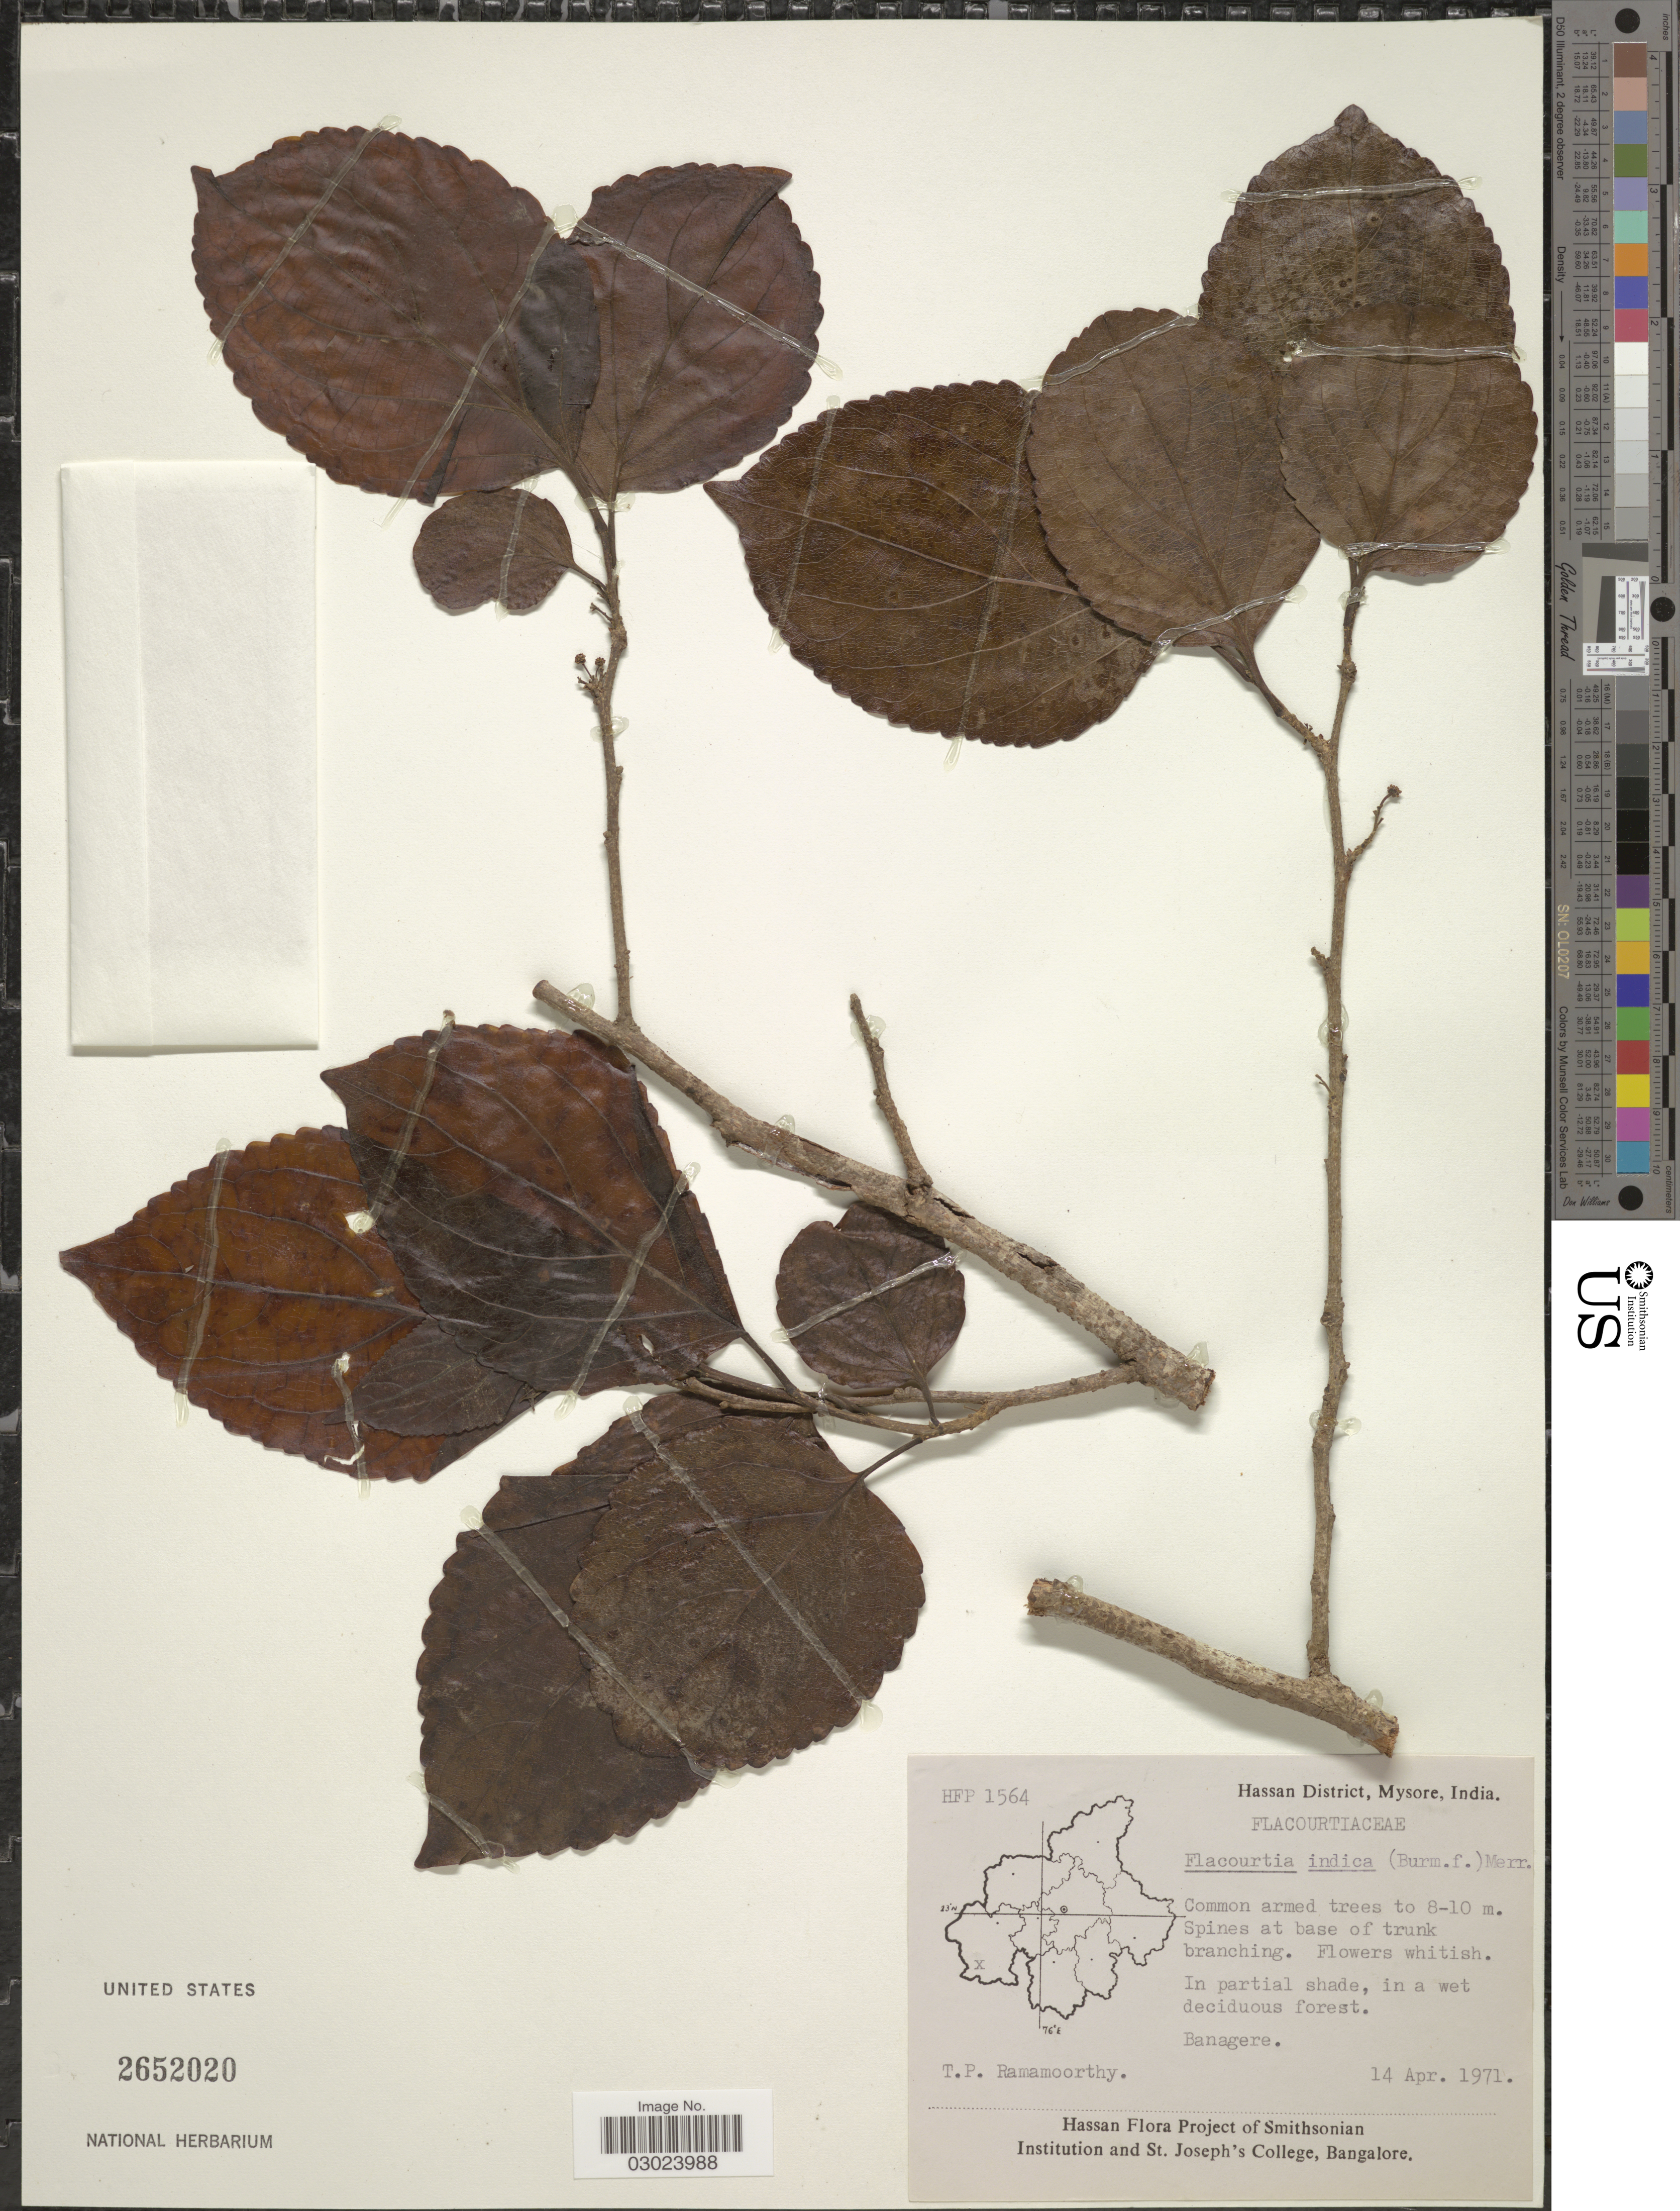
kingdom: Plantae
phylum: Tracheophyta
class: Magnoliopsida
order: Malpighiales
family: Salicaceae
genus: Flacourtia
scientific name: Flacourtia indica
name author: (Burm. f.) Merr.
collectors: T. P. Ramamoorthy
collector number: HFP1564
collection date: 1971-04-14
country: India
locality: Hassan District, Mysore. Banagere.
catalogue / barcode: US 2652020